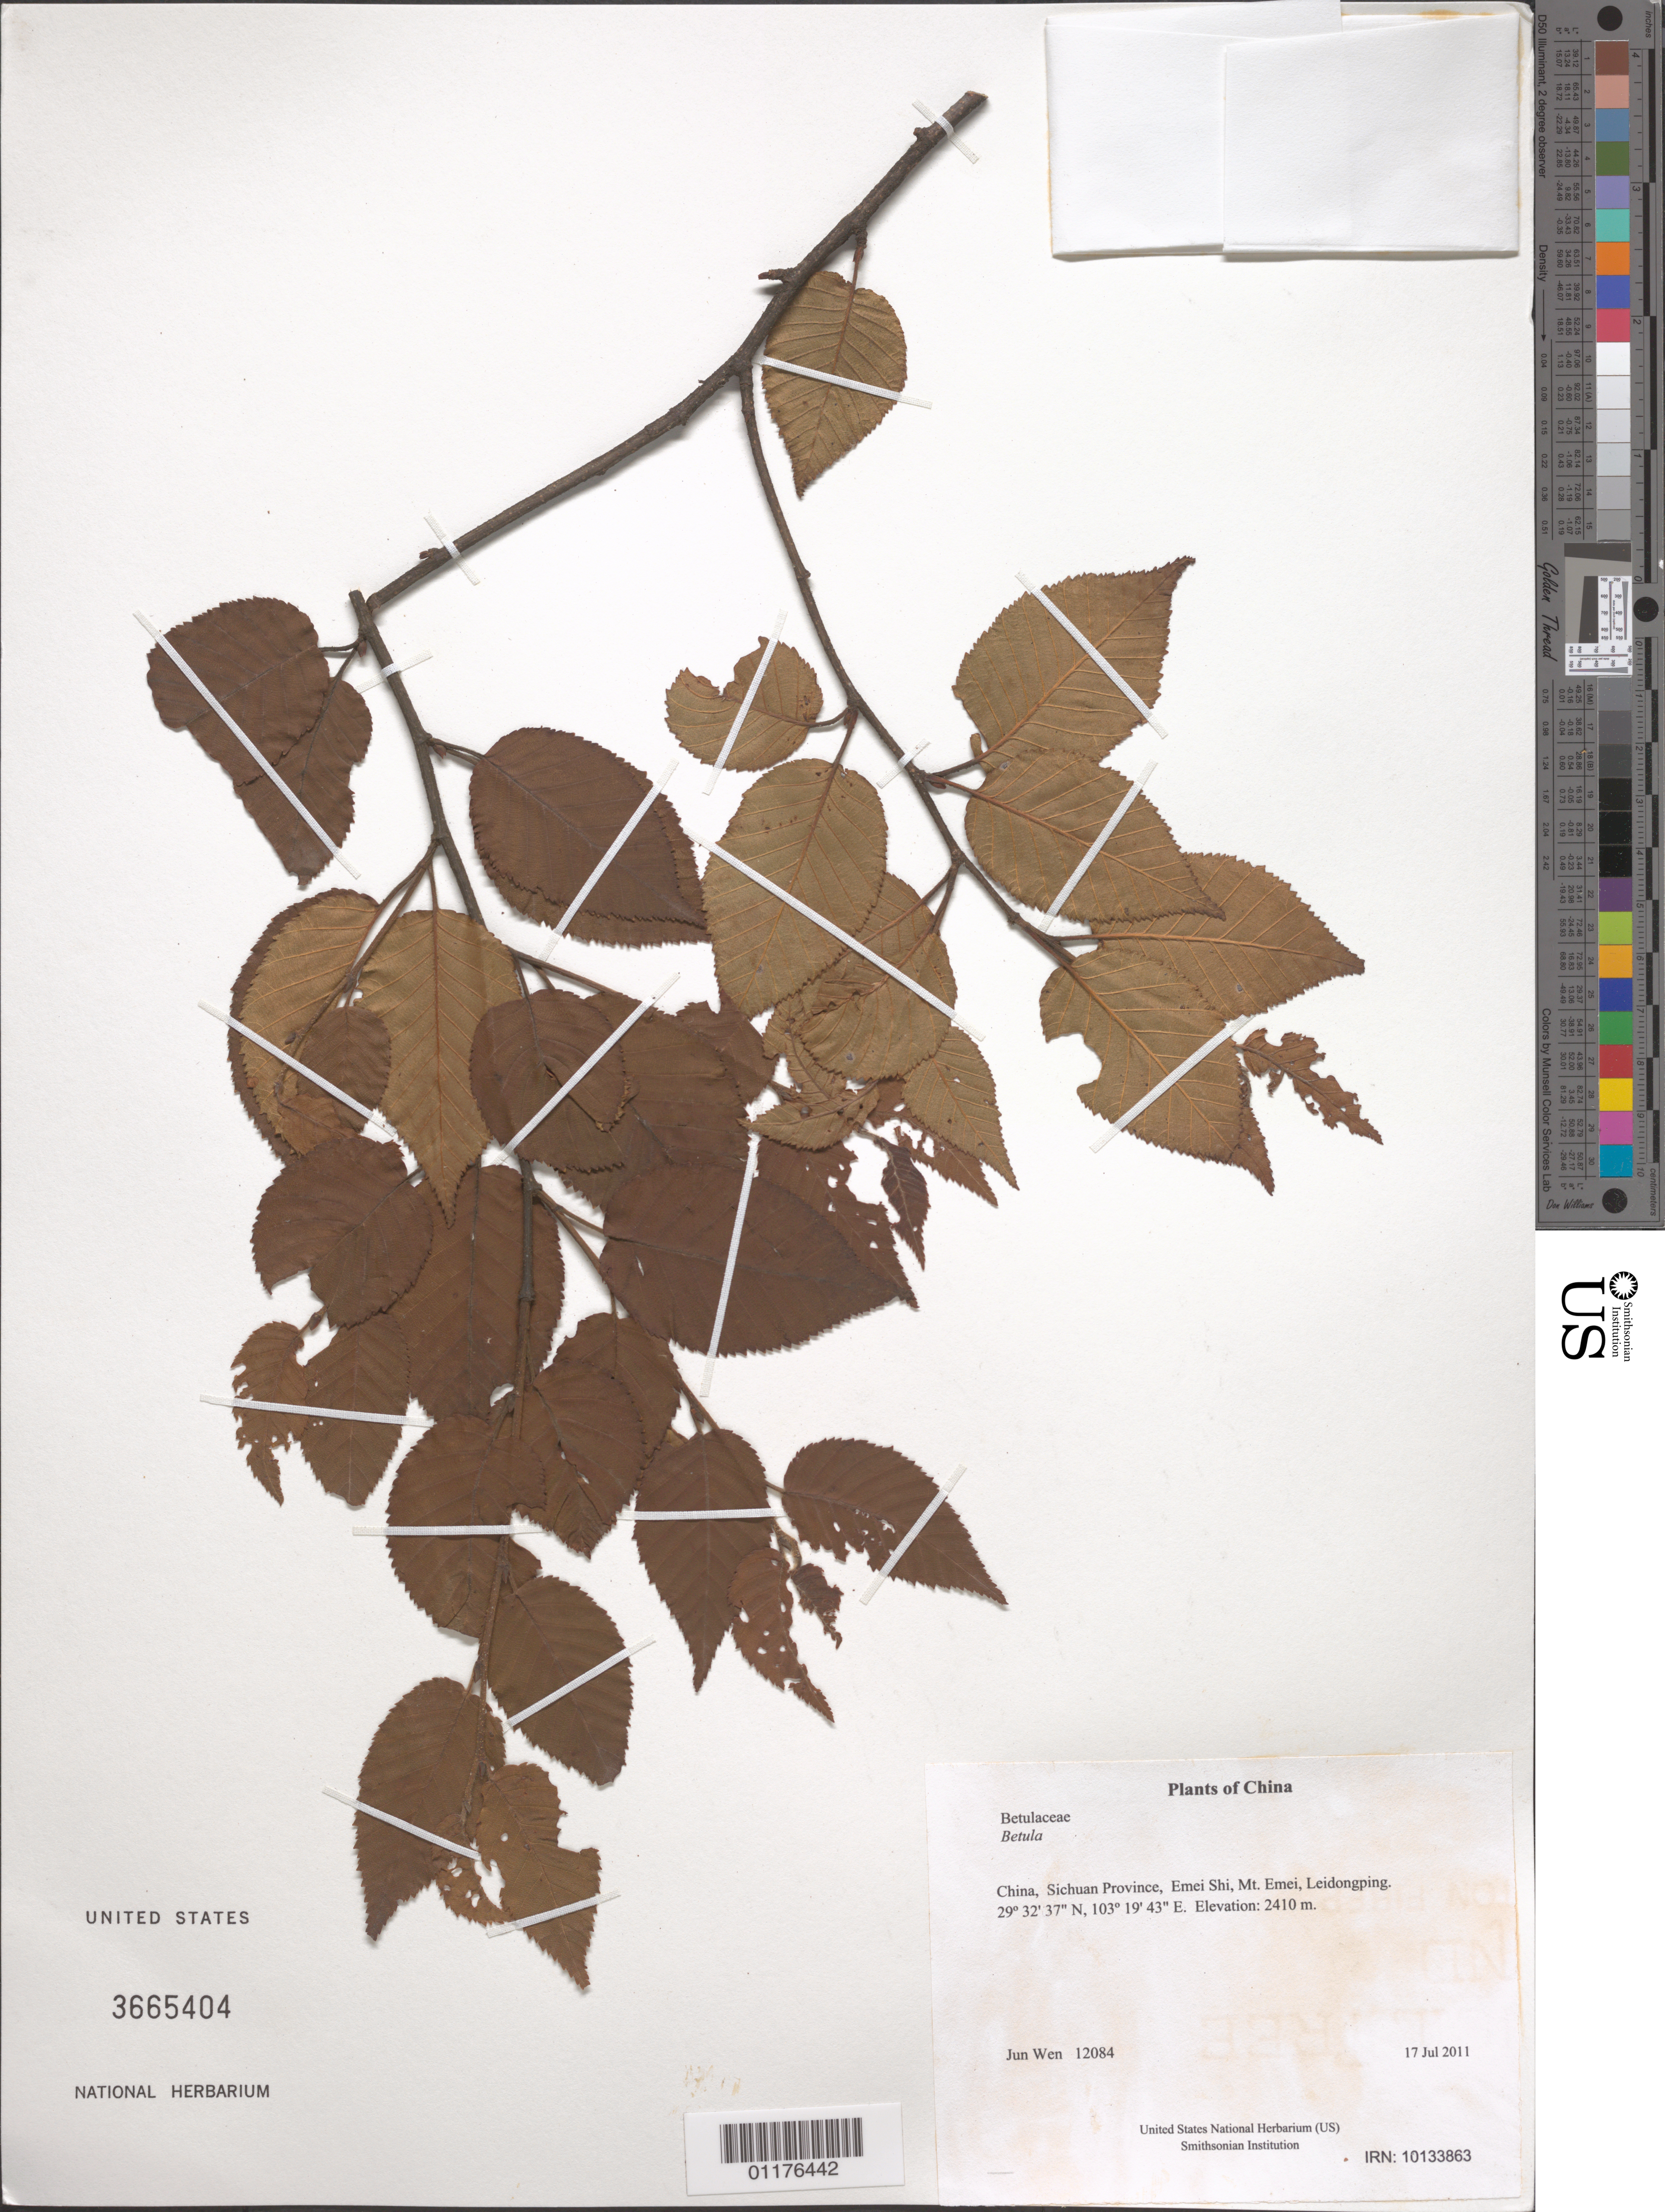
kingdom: Plantae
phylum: Tracheophyta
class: Magnoliopsida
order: Fagales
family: Betulaceae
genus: Betula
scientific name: Betula sp.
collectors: J. Wen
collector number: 12084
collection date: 2011-07-17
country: China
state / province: Sichuan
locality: Emei Shi, Mt. Emei, Leidongping.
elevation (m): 2410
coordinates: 29 32 37.3 N, 103 19 43.3 E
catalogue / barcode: US 3665404